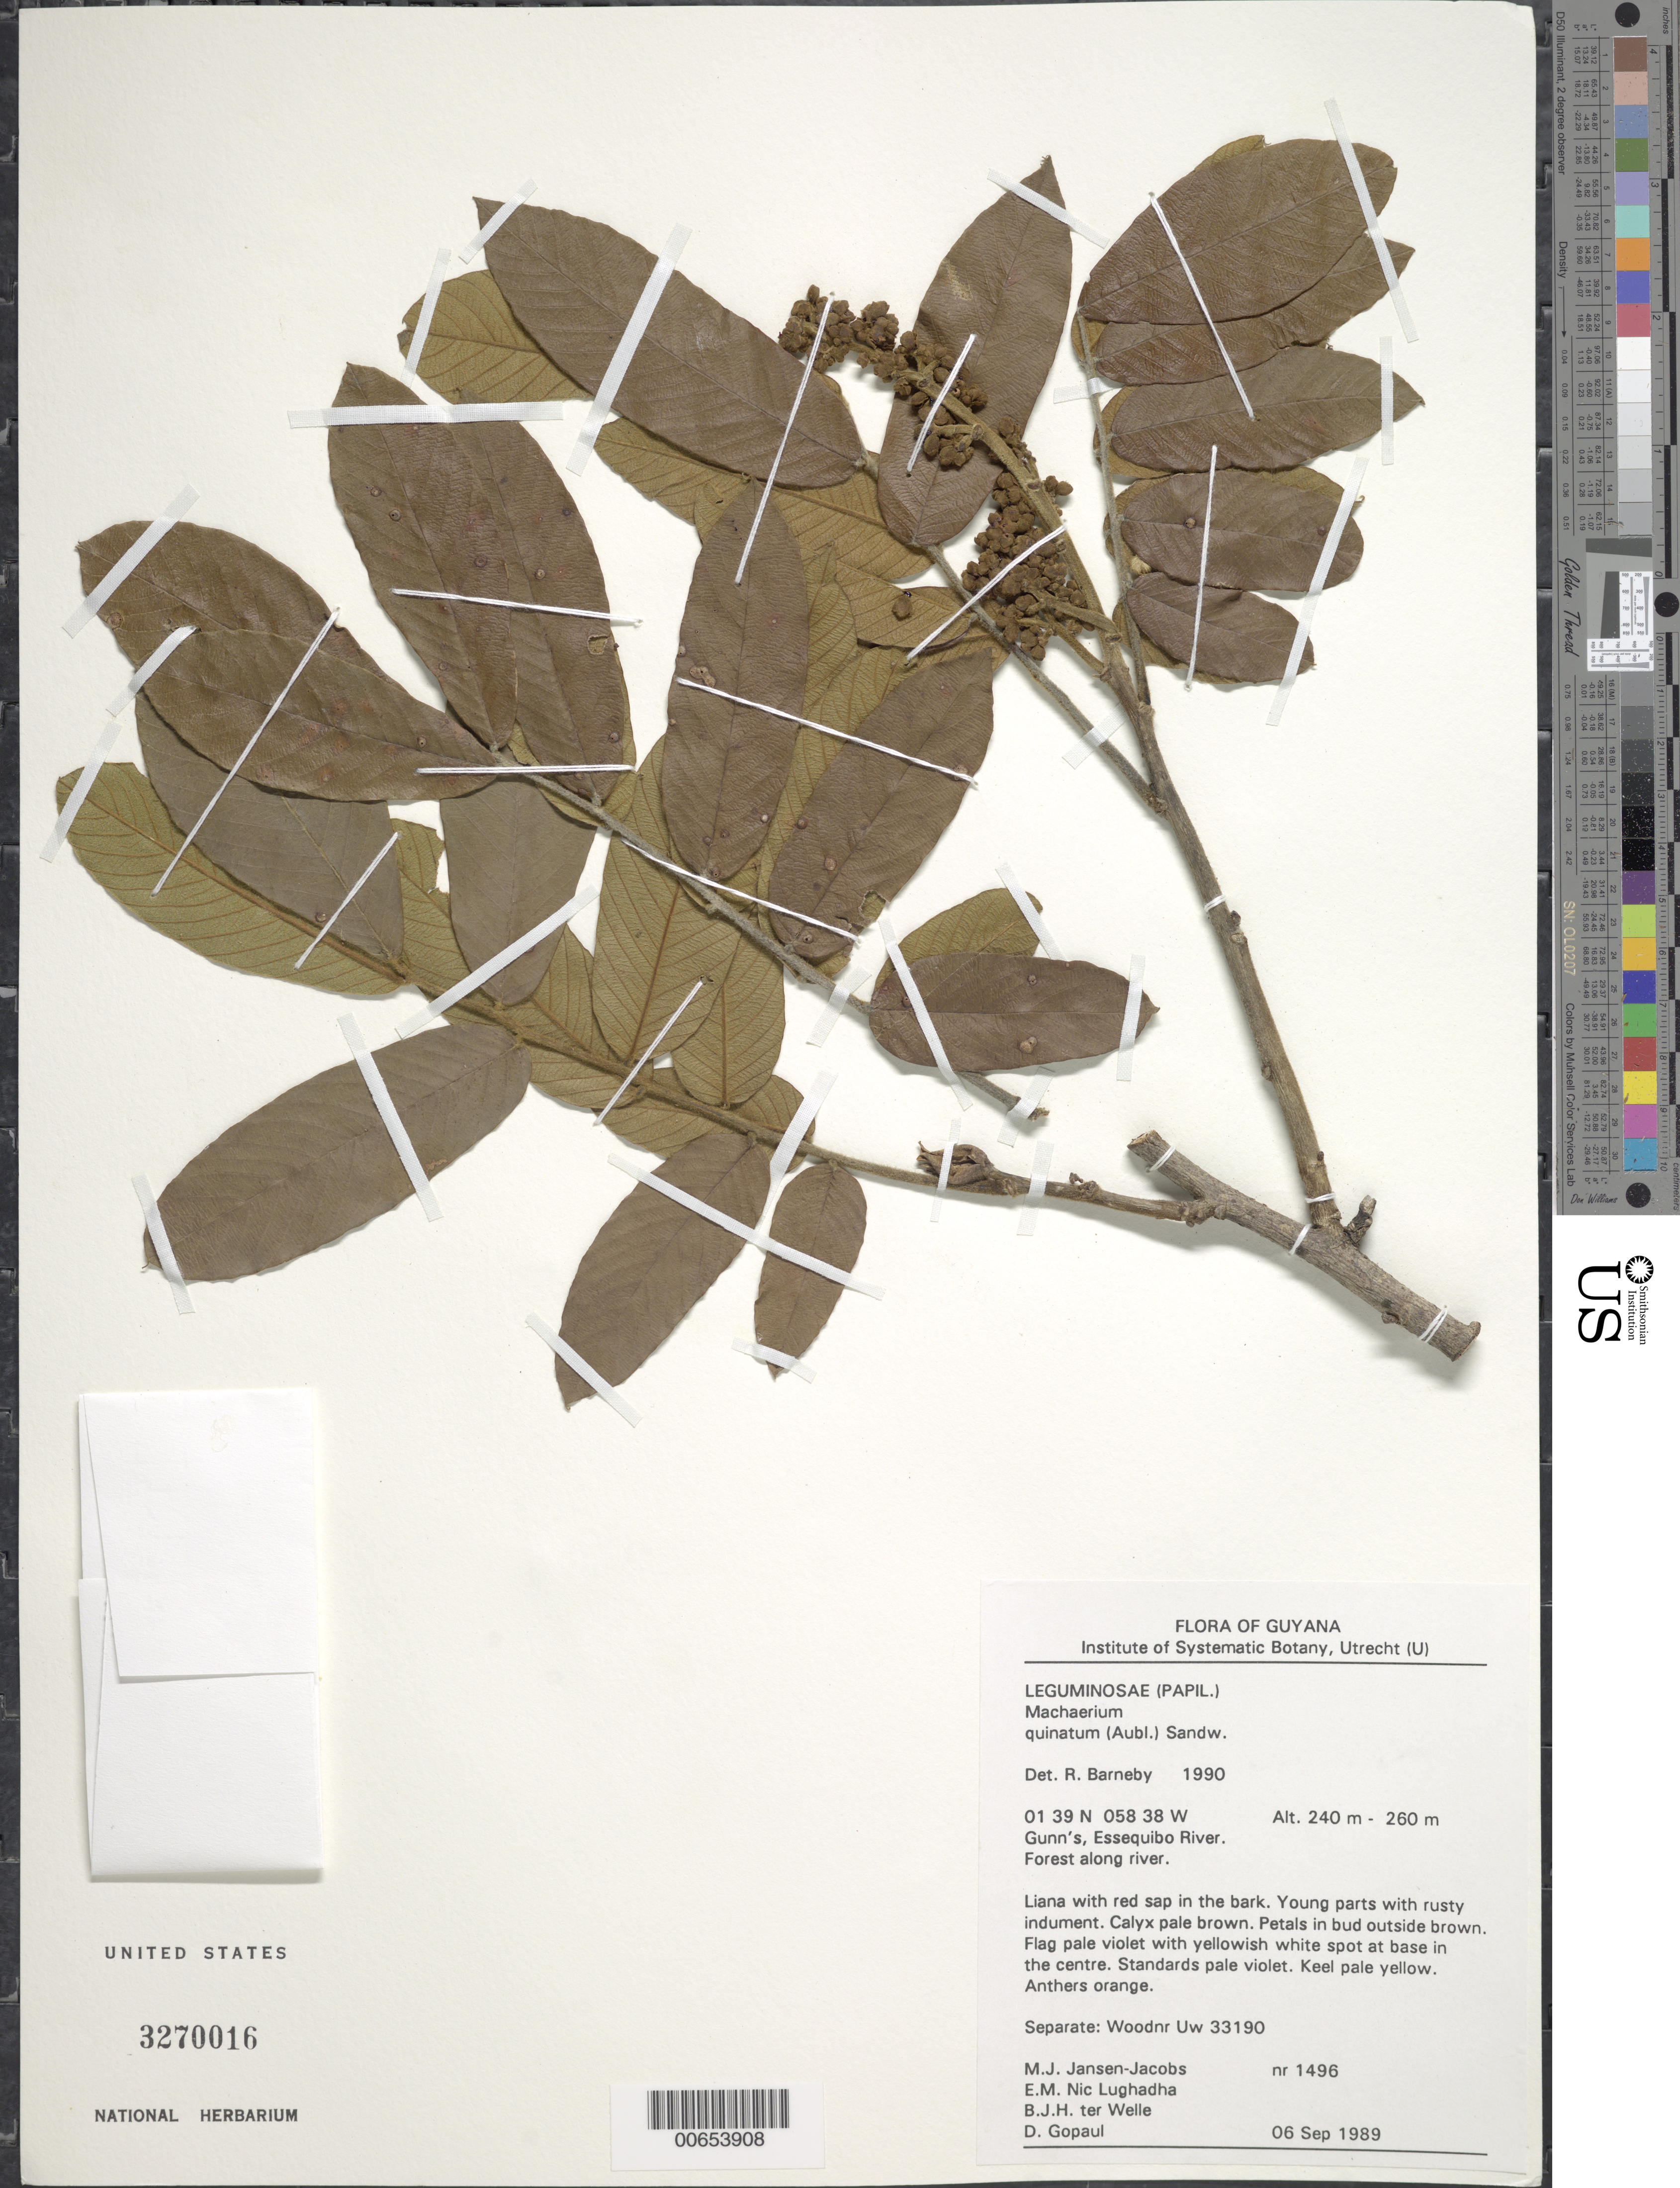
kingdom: Plantae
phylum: Tracheophyta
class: Magnoliopsida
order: Fabales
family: Fabaceae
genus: Machaerium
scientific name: Machaerium quinatum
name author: (Aubl.) Sandwith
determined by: Barneby, Rupert C., (NY)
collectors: M. J. Jansen-Jacobs, E. Nic Lughadha, B. Welle & D. Gopaul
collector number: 1496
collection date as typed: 6-Sep-89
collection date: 1989-09-06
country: Guyana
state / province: U. Takutu-U. Essequibo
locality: Gunn's, Essequibo River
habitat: Forest along river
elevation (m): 240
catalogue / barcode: US 3270016